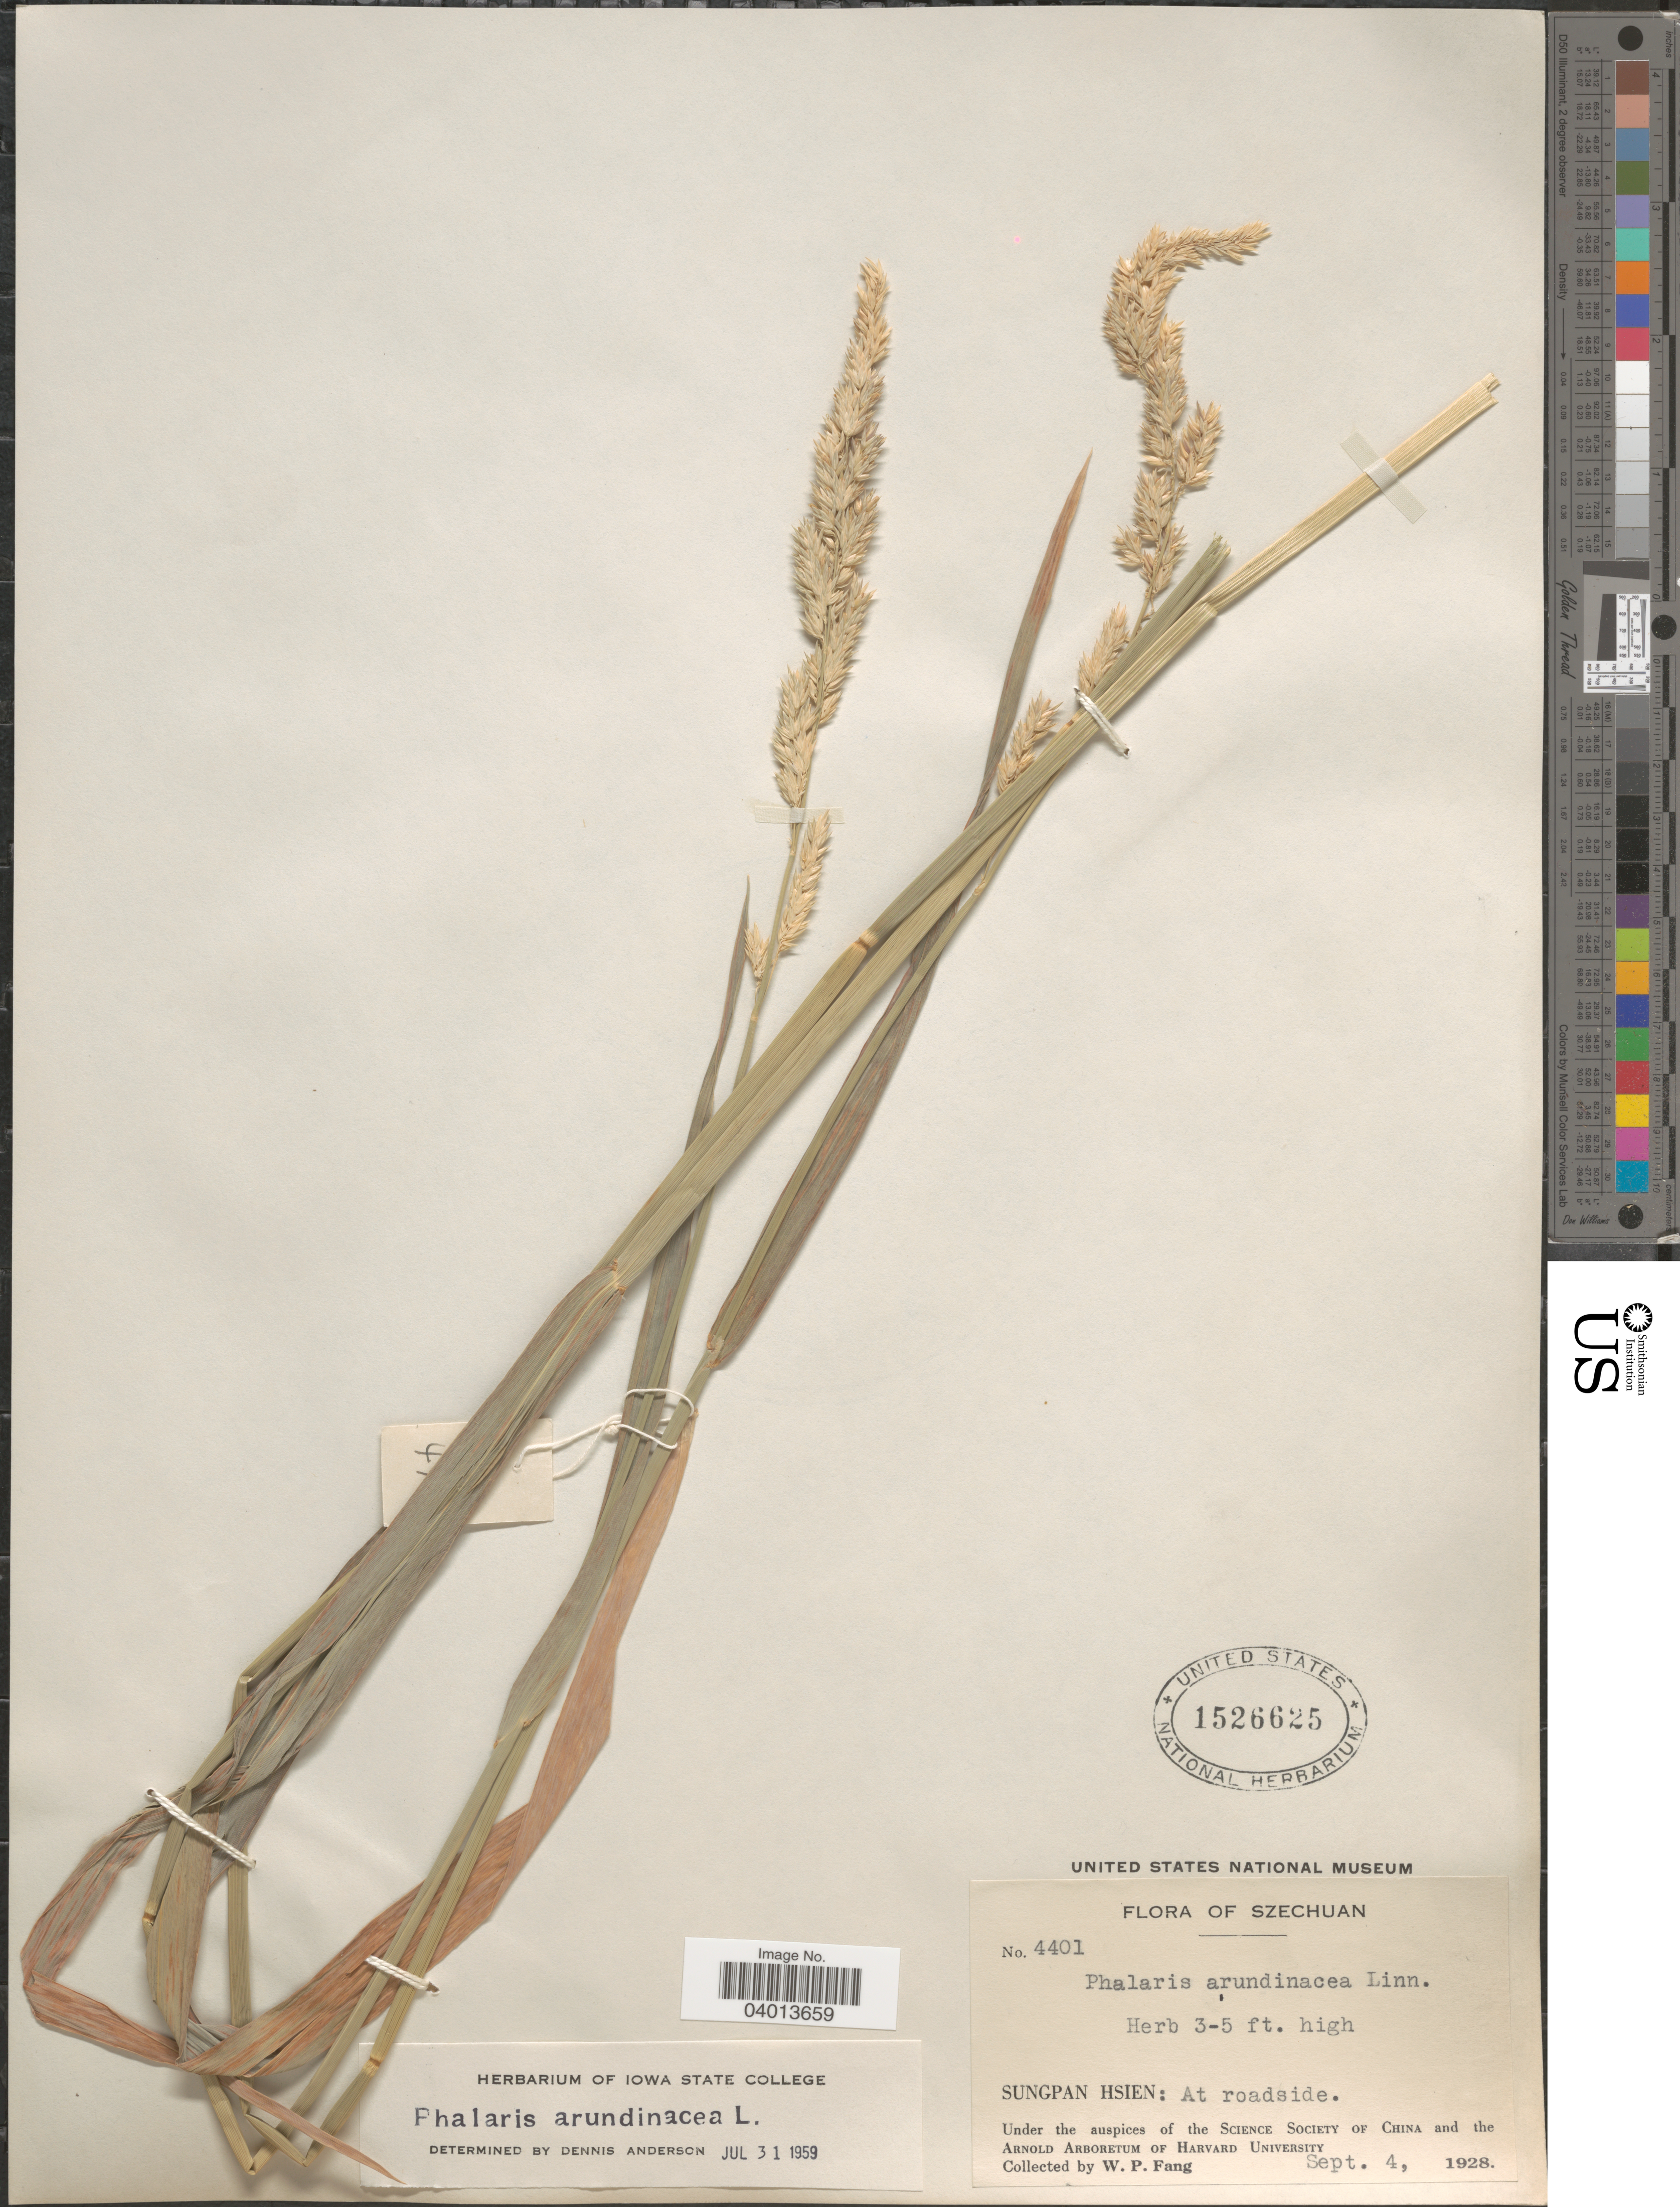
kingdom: Plantae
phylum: Tracheophyta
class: Liliopsida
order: Poales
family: Poaceae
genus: Phalaris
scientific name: Phalaris arundinacea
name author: L.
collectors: W. P. Fang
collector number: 4401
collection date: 1928-09-04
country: China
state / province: Sichuan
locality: Szechuan. Sungpan Hsien: At roadside.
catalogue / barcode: US 1526625